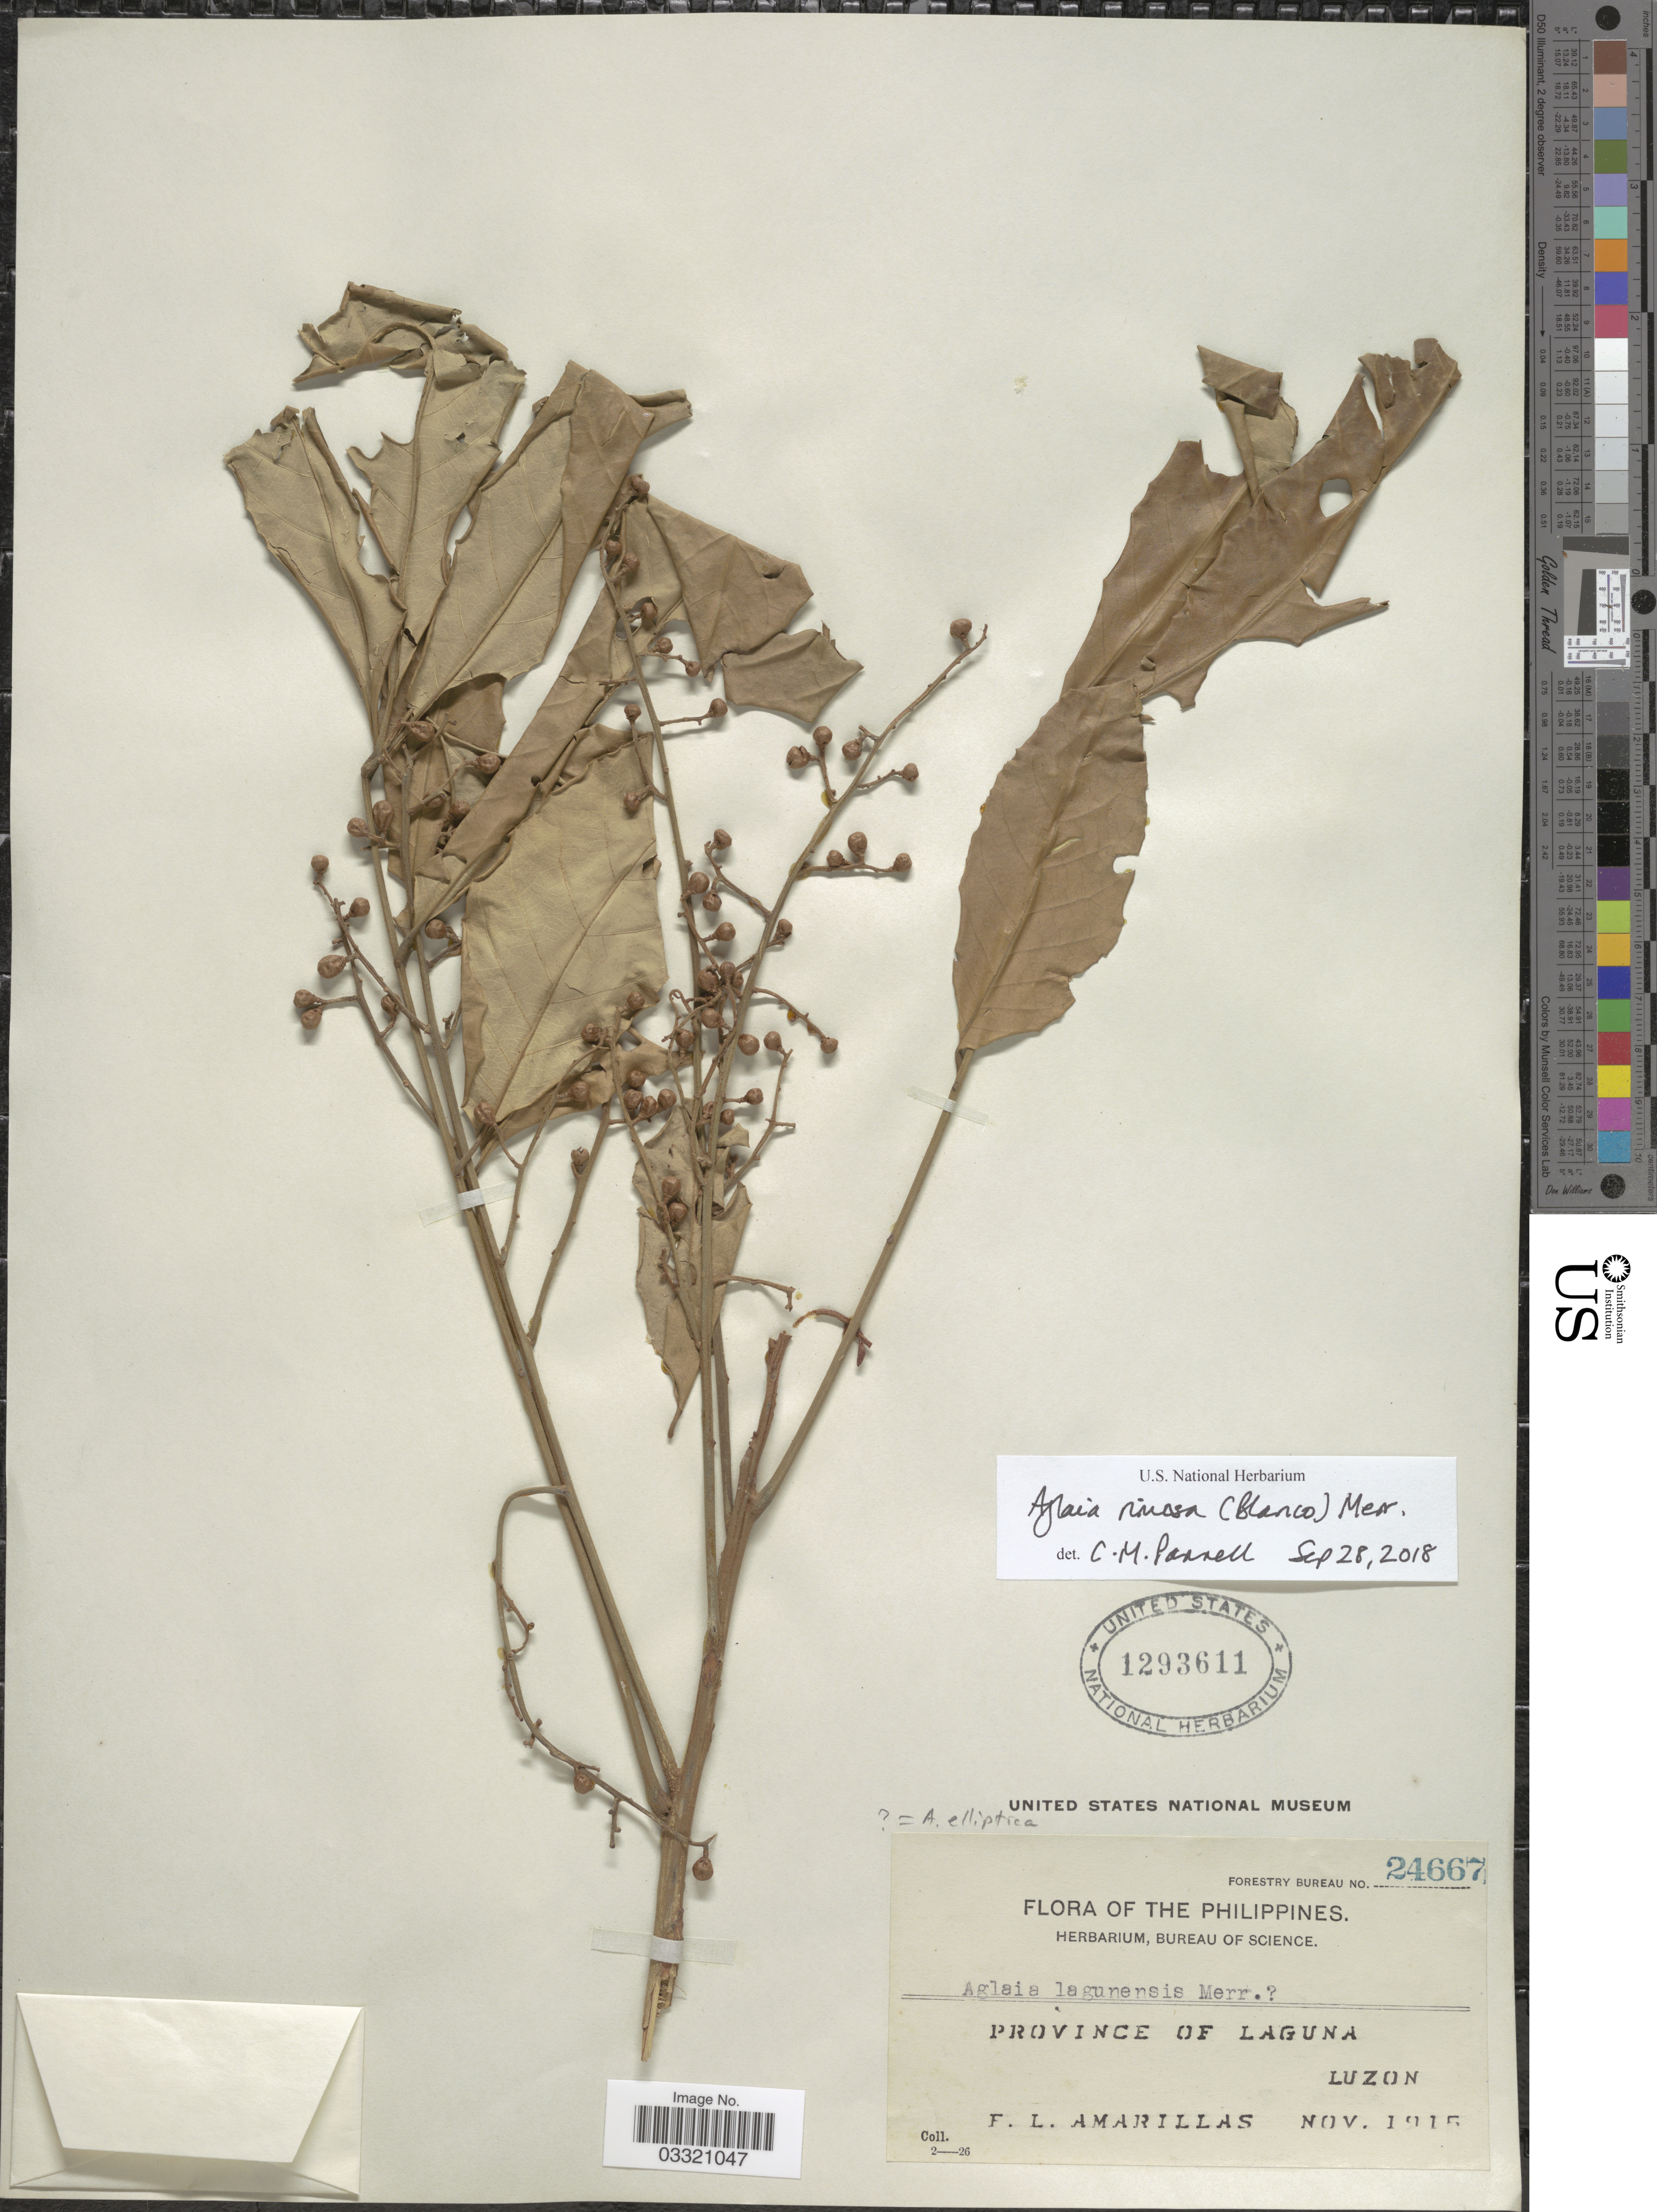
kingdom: Plantae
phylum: Tracheophyta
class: Magnoliopsida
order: Sapindales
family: Meliaceae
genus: Aglaia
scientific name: Aglaia rimosa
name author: (Blanco) Merr.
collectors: F. Amarillas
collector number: Forestry Bureau 24667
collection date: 1915-11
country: Philippines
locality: Province of Laguna. Luzon.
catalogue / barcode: US 1293611